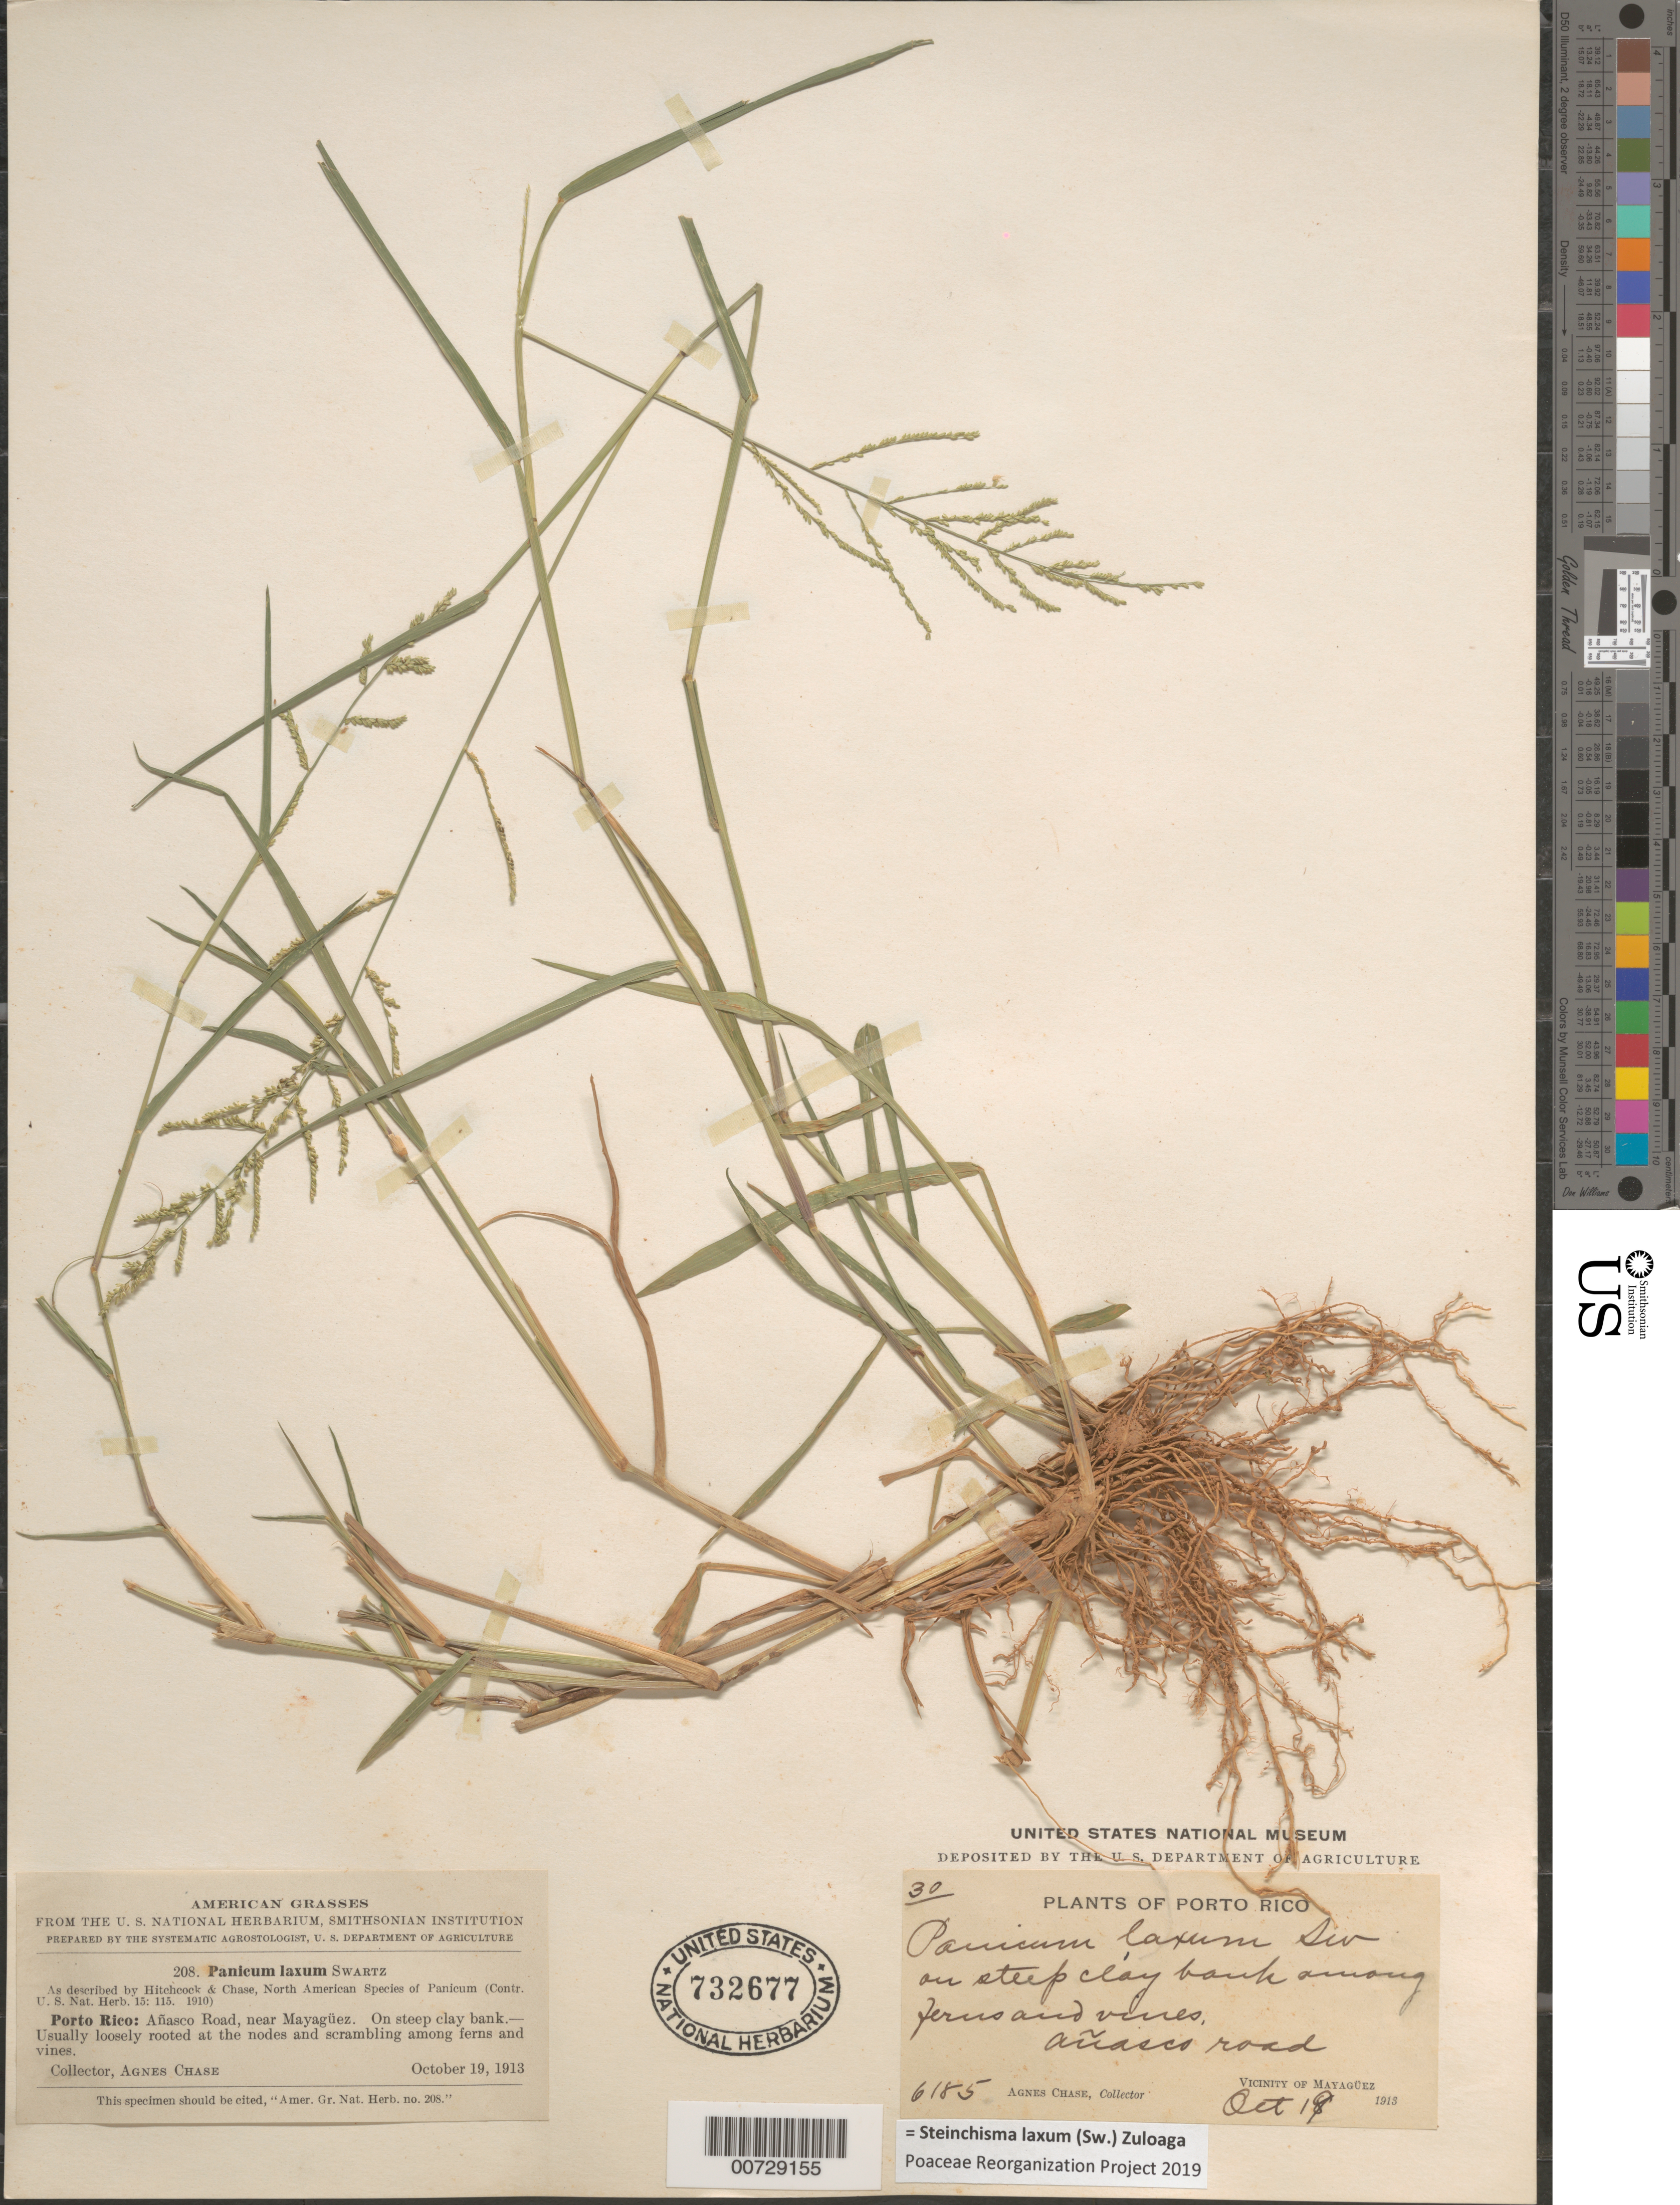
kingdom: Plantae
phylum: Tracheophyta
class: Liliopsida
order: Poales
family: Poaceae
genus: Steinchisma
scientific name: Steinchisma laxum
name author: (Sw.) Zuloaga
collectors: A. Chase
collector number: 6185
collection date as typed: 19 Oct 1913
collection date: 1913-10-19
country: Puerto Rico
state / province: Mayagüez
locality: Añasco Road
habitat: On steep clay bank among ferns and vines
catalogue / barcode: US 732677